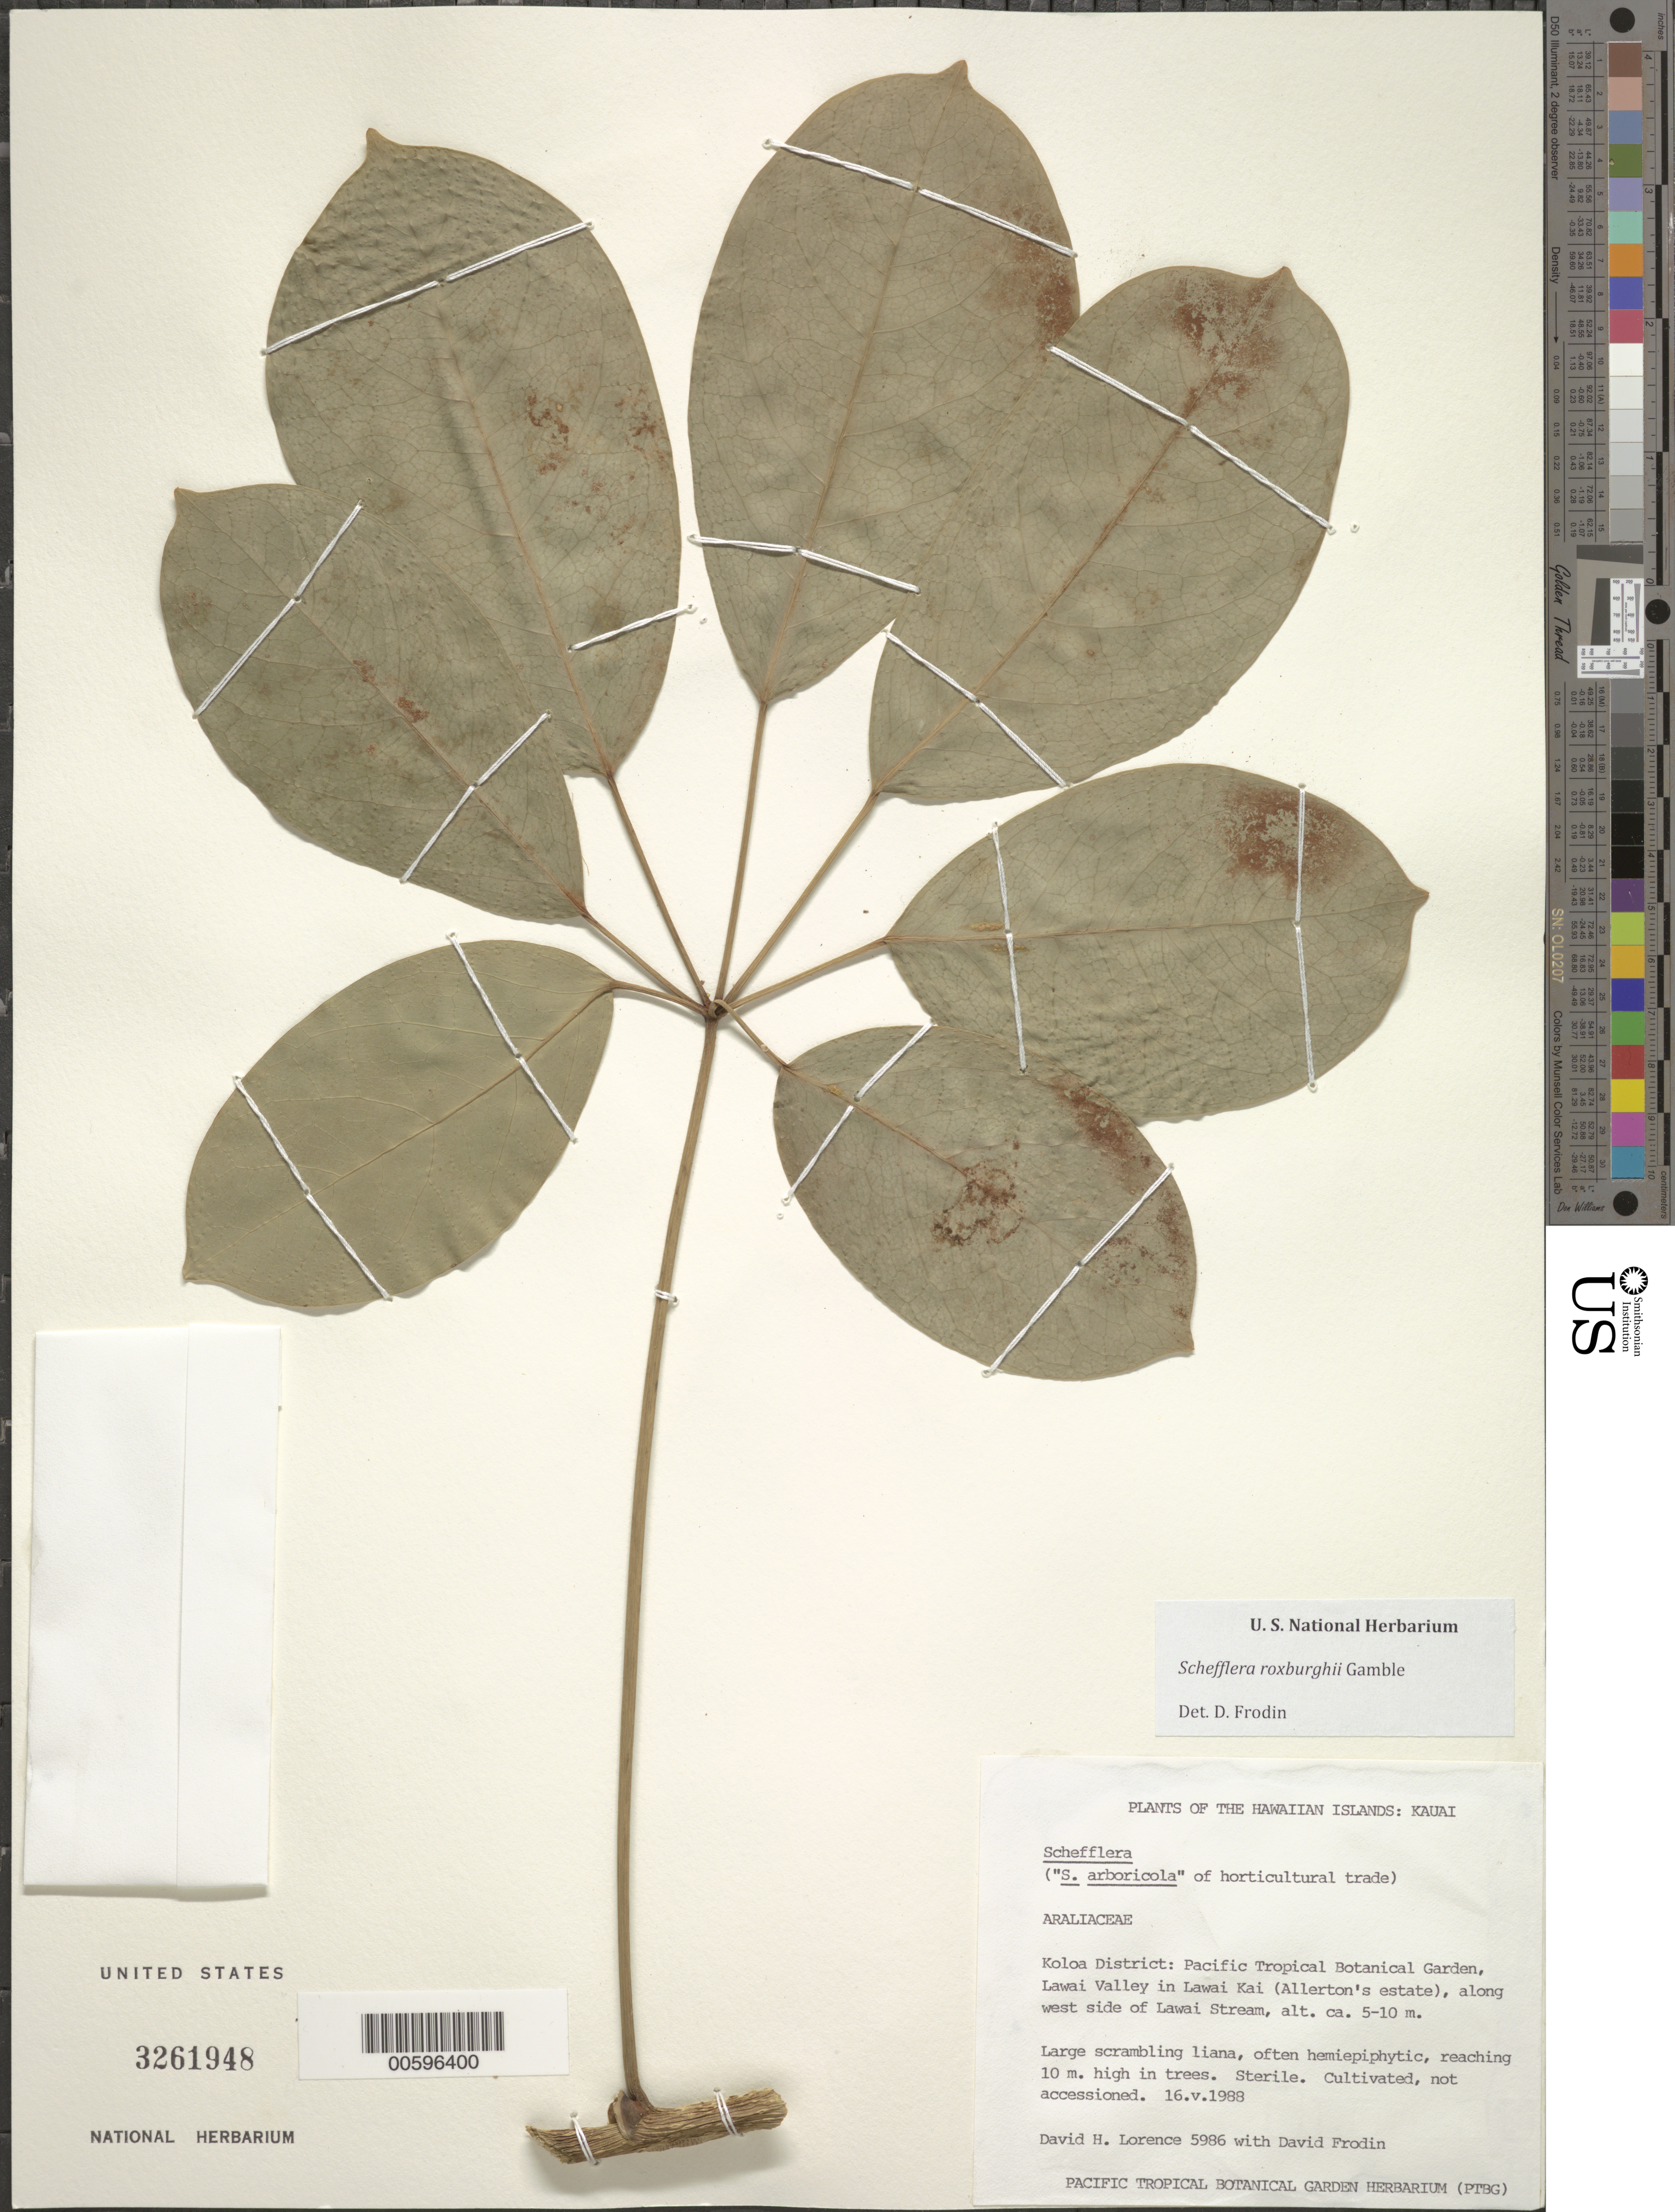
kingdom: Plantae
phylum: Tracheophyta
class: Magnoliopsida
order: Apiales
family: Araliaceae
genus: Heptapleurum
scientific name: Heptapleurum digitatum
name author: (G. Don ex Loudon) Lowry & G. M. Plunkett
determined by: Wagner, W. L., (BOT), Smithsonian Institution - National Museum of Natural History (UNITED STATES)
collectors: D. Lorence & D. G. Frodin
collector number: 5986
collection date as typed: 16 May 1988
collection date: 1988-05-16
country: United States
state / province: Hawaii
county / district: Kauai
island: Kaua'i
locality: Koloa Dist: Pacific Tropical Botanical Garden, Lawai Valley in Lawai Kai (Allerton's estate), along W side of Lawai Stream.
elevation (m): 5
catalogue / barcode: US 3261948